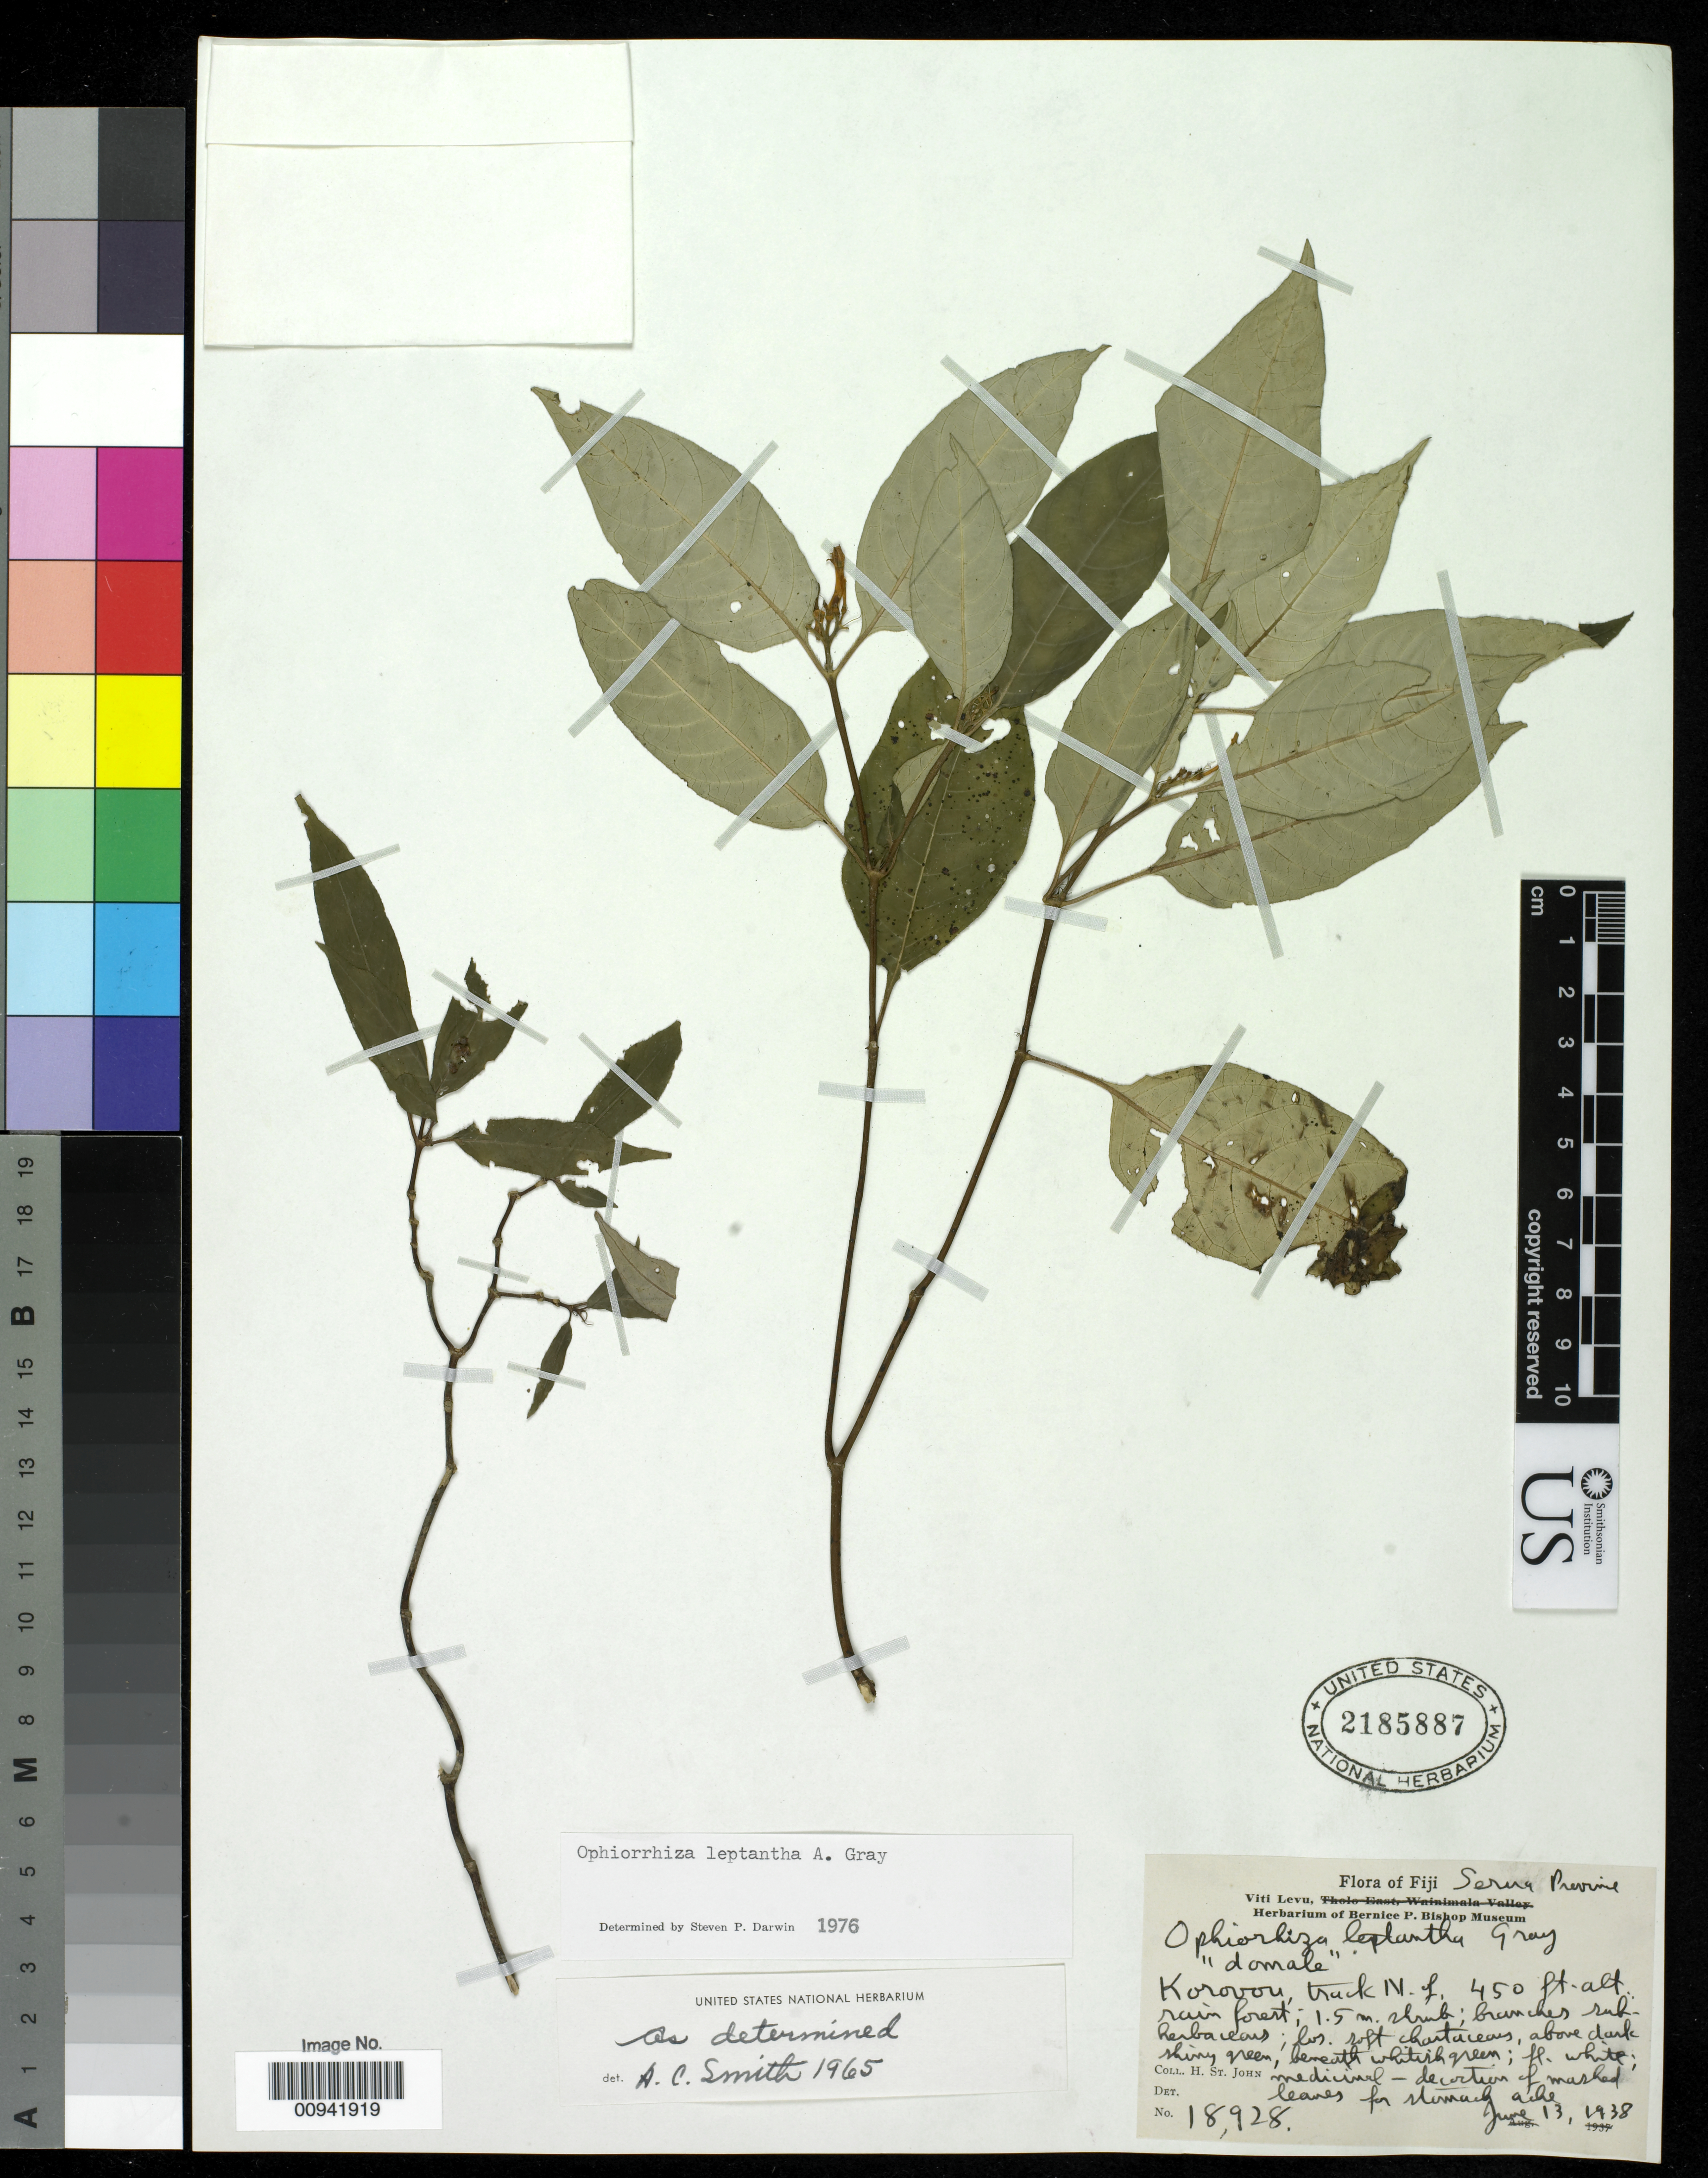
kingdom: Plantae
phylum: Tracheophyta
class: Magnoliopsida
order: Gentianales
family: Rubiaceae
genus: Ophiorrhiza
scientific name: Ophiorrhiza leptantha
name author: A. Gray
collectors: H. St. John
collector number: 18928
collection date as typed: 13 Jun 1938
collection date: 1938-06-13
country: Fiji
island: Viti Levu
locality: Korovu, track N., Serina Prov.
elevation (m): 137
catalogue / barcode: US 2185887